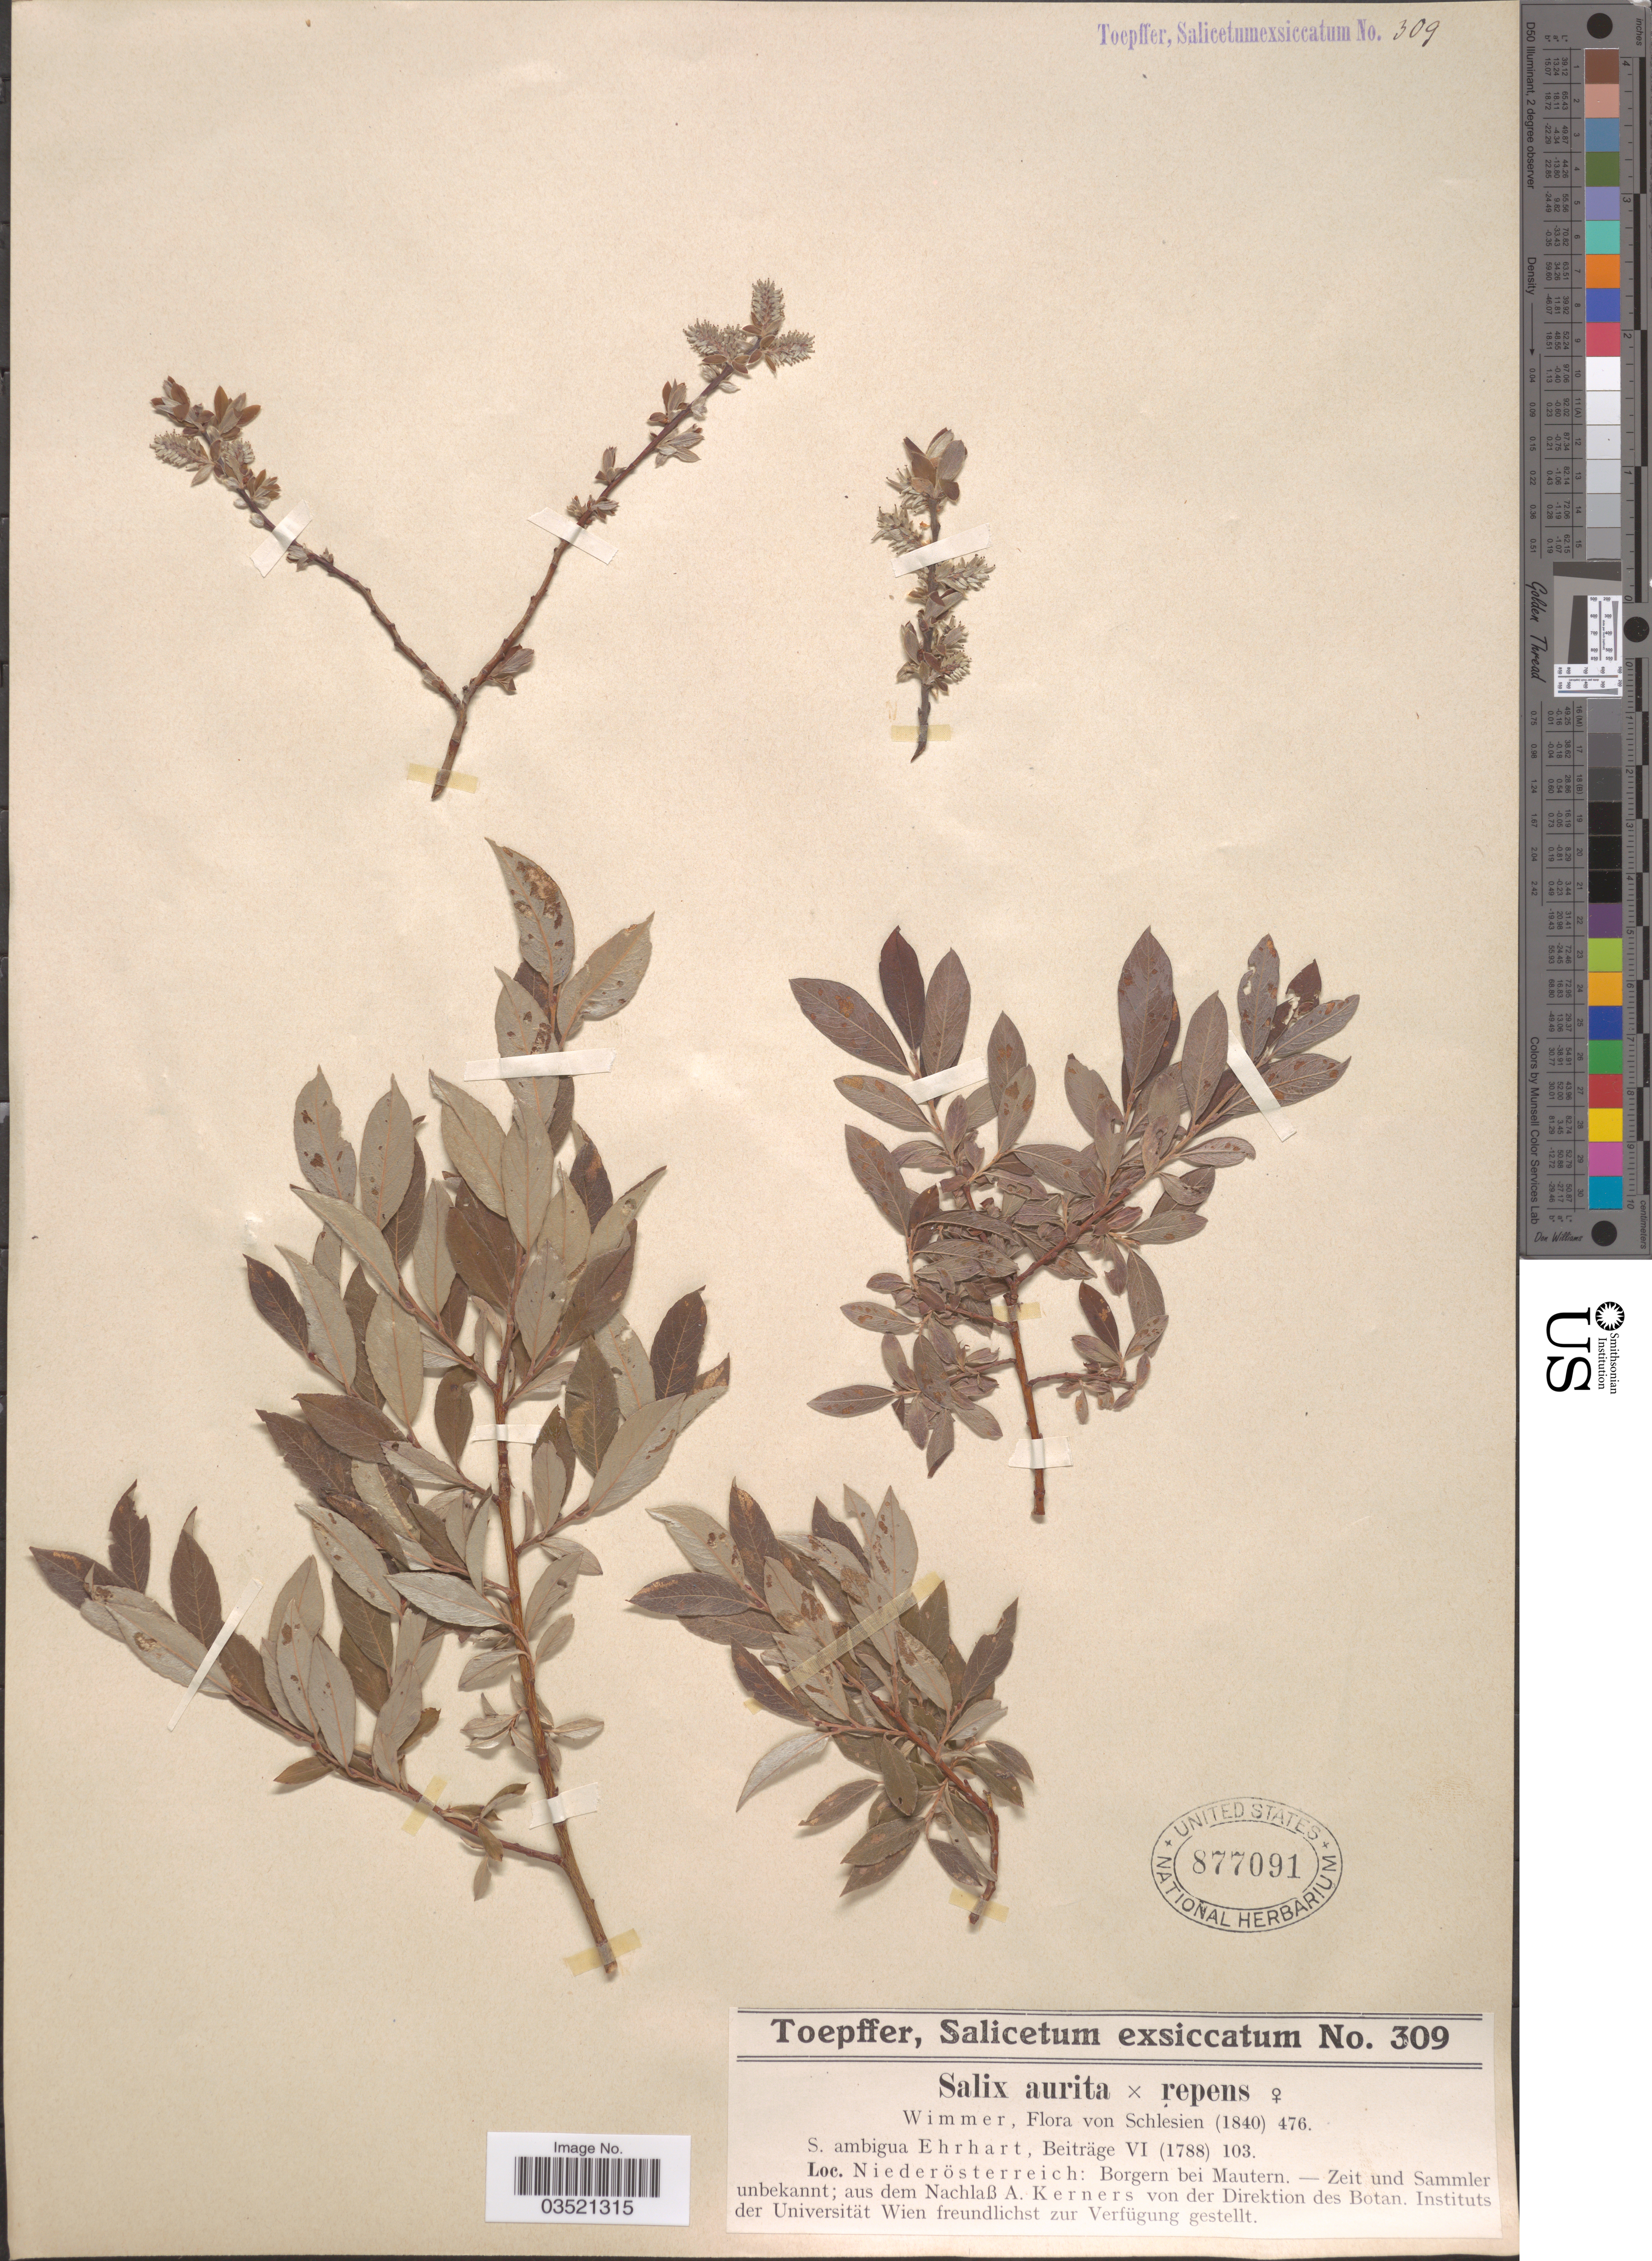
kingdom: Plantae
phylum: Tracheophyta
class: Magnoliopsida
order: Malpighiales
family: Salicaceae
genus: Salix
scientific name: Salix aurita x S. repens L.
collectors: A. Toepffer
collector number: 309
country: Austria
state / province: Niederosterreich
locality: Borgern bei Mautern.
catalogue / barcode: US 877091